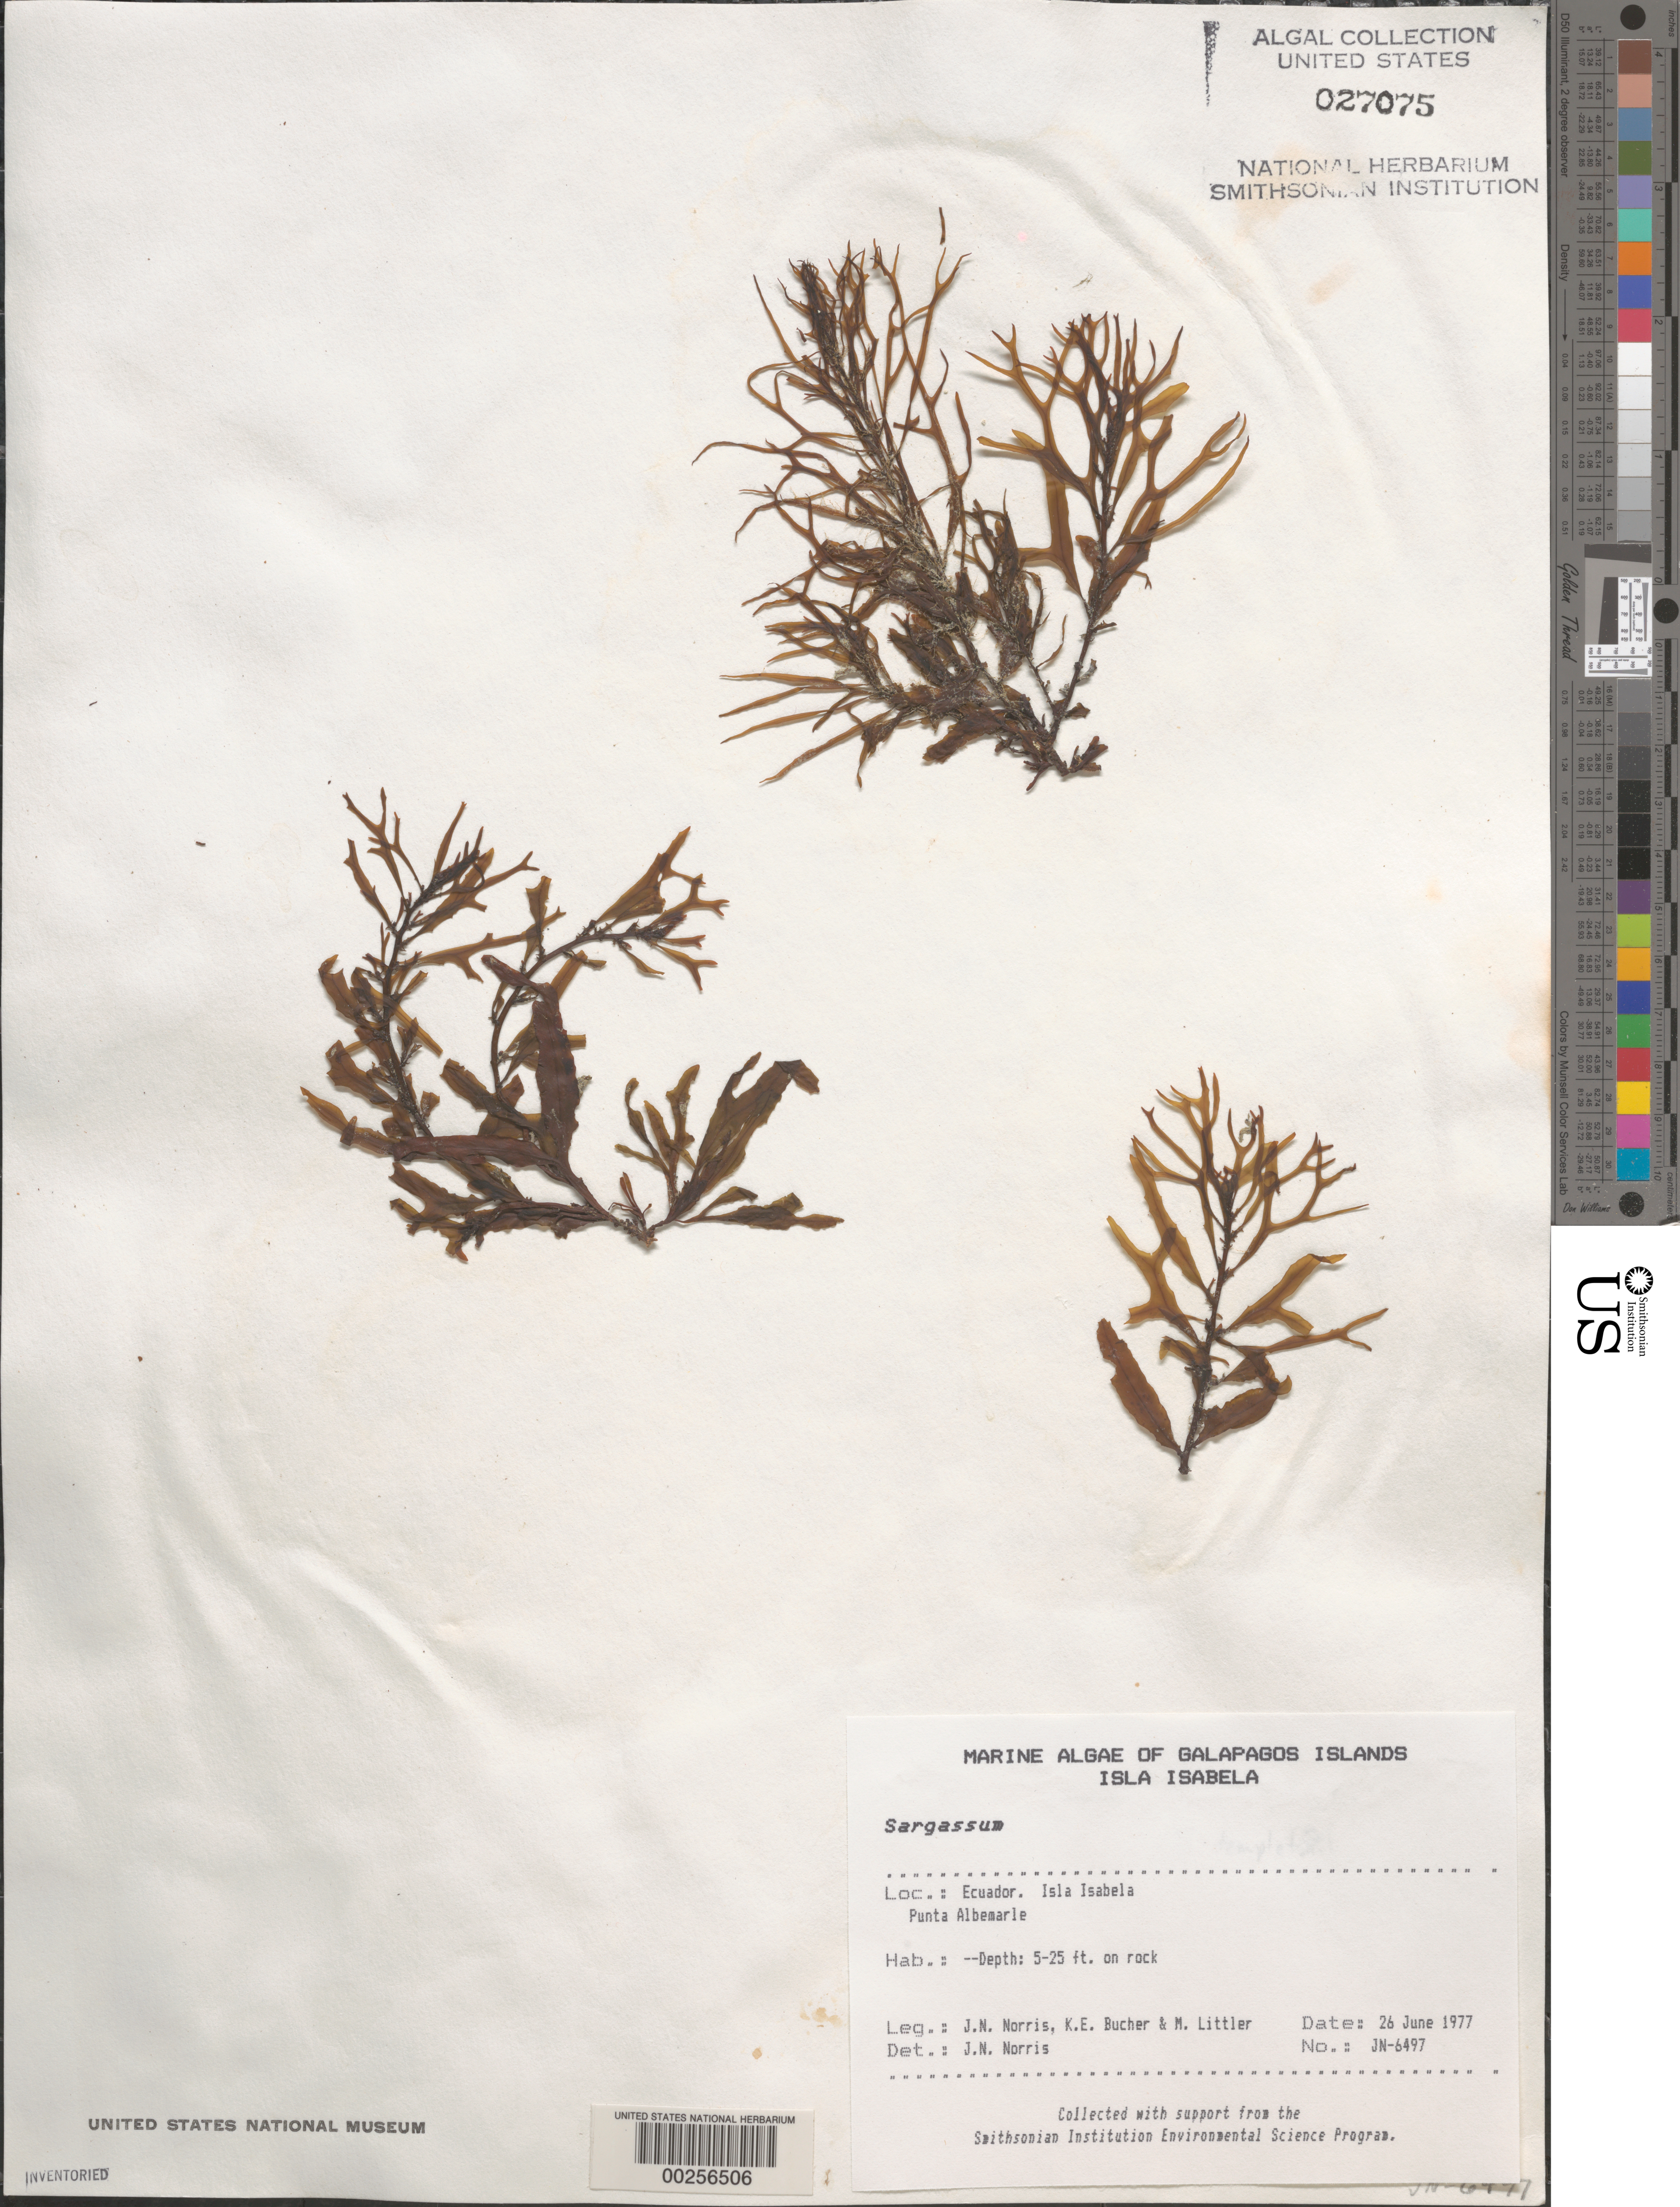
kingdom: Chromista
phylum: Ochrophyta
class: Phaeophyceae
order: Fucales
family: Sargassaceae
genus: Sargassum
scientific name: Sargassum sp.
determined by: Norris, James N.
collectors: J. N. Norris, K. E. Bucher & M. M. Littler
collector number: JN-6497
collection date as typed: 26 Jun 1977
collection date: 1977-06-26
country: Ecuador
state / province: Colón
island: Isabela [Albemarle]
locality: Punta Albemarle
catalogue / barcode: US 27075